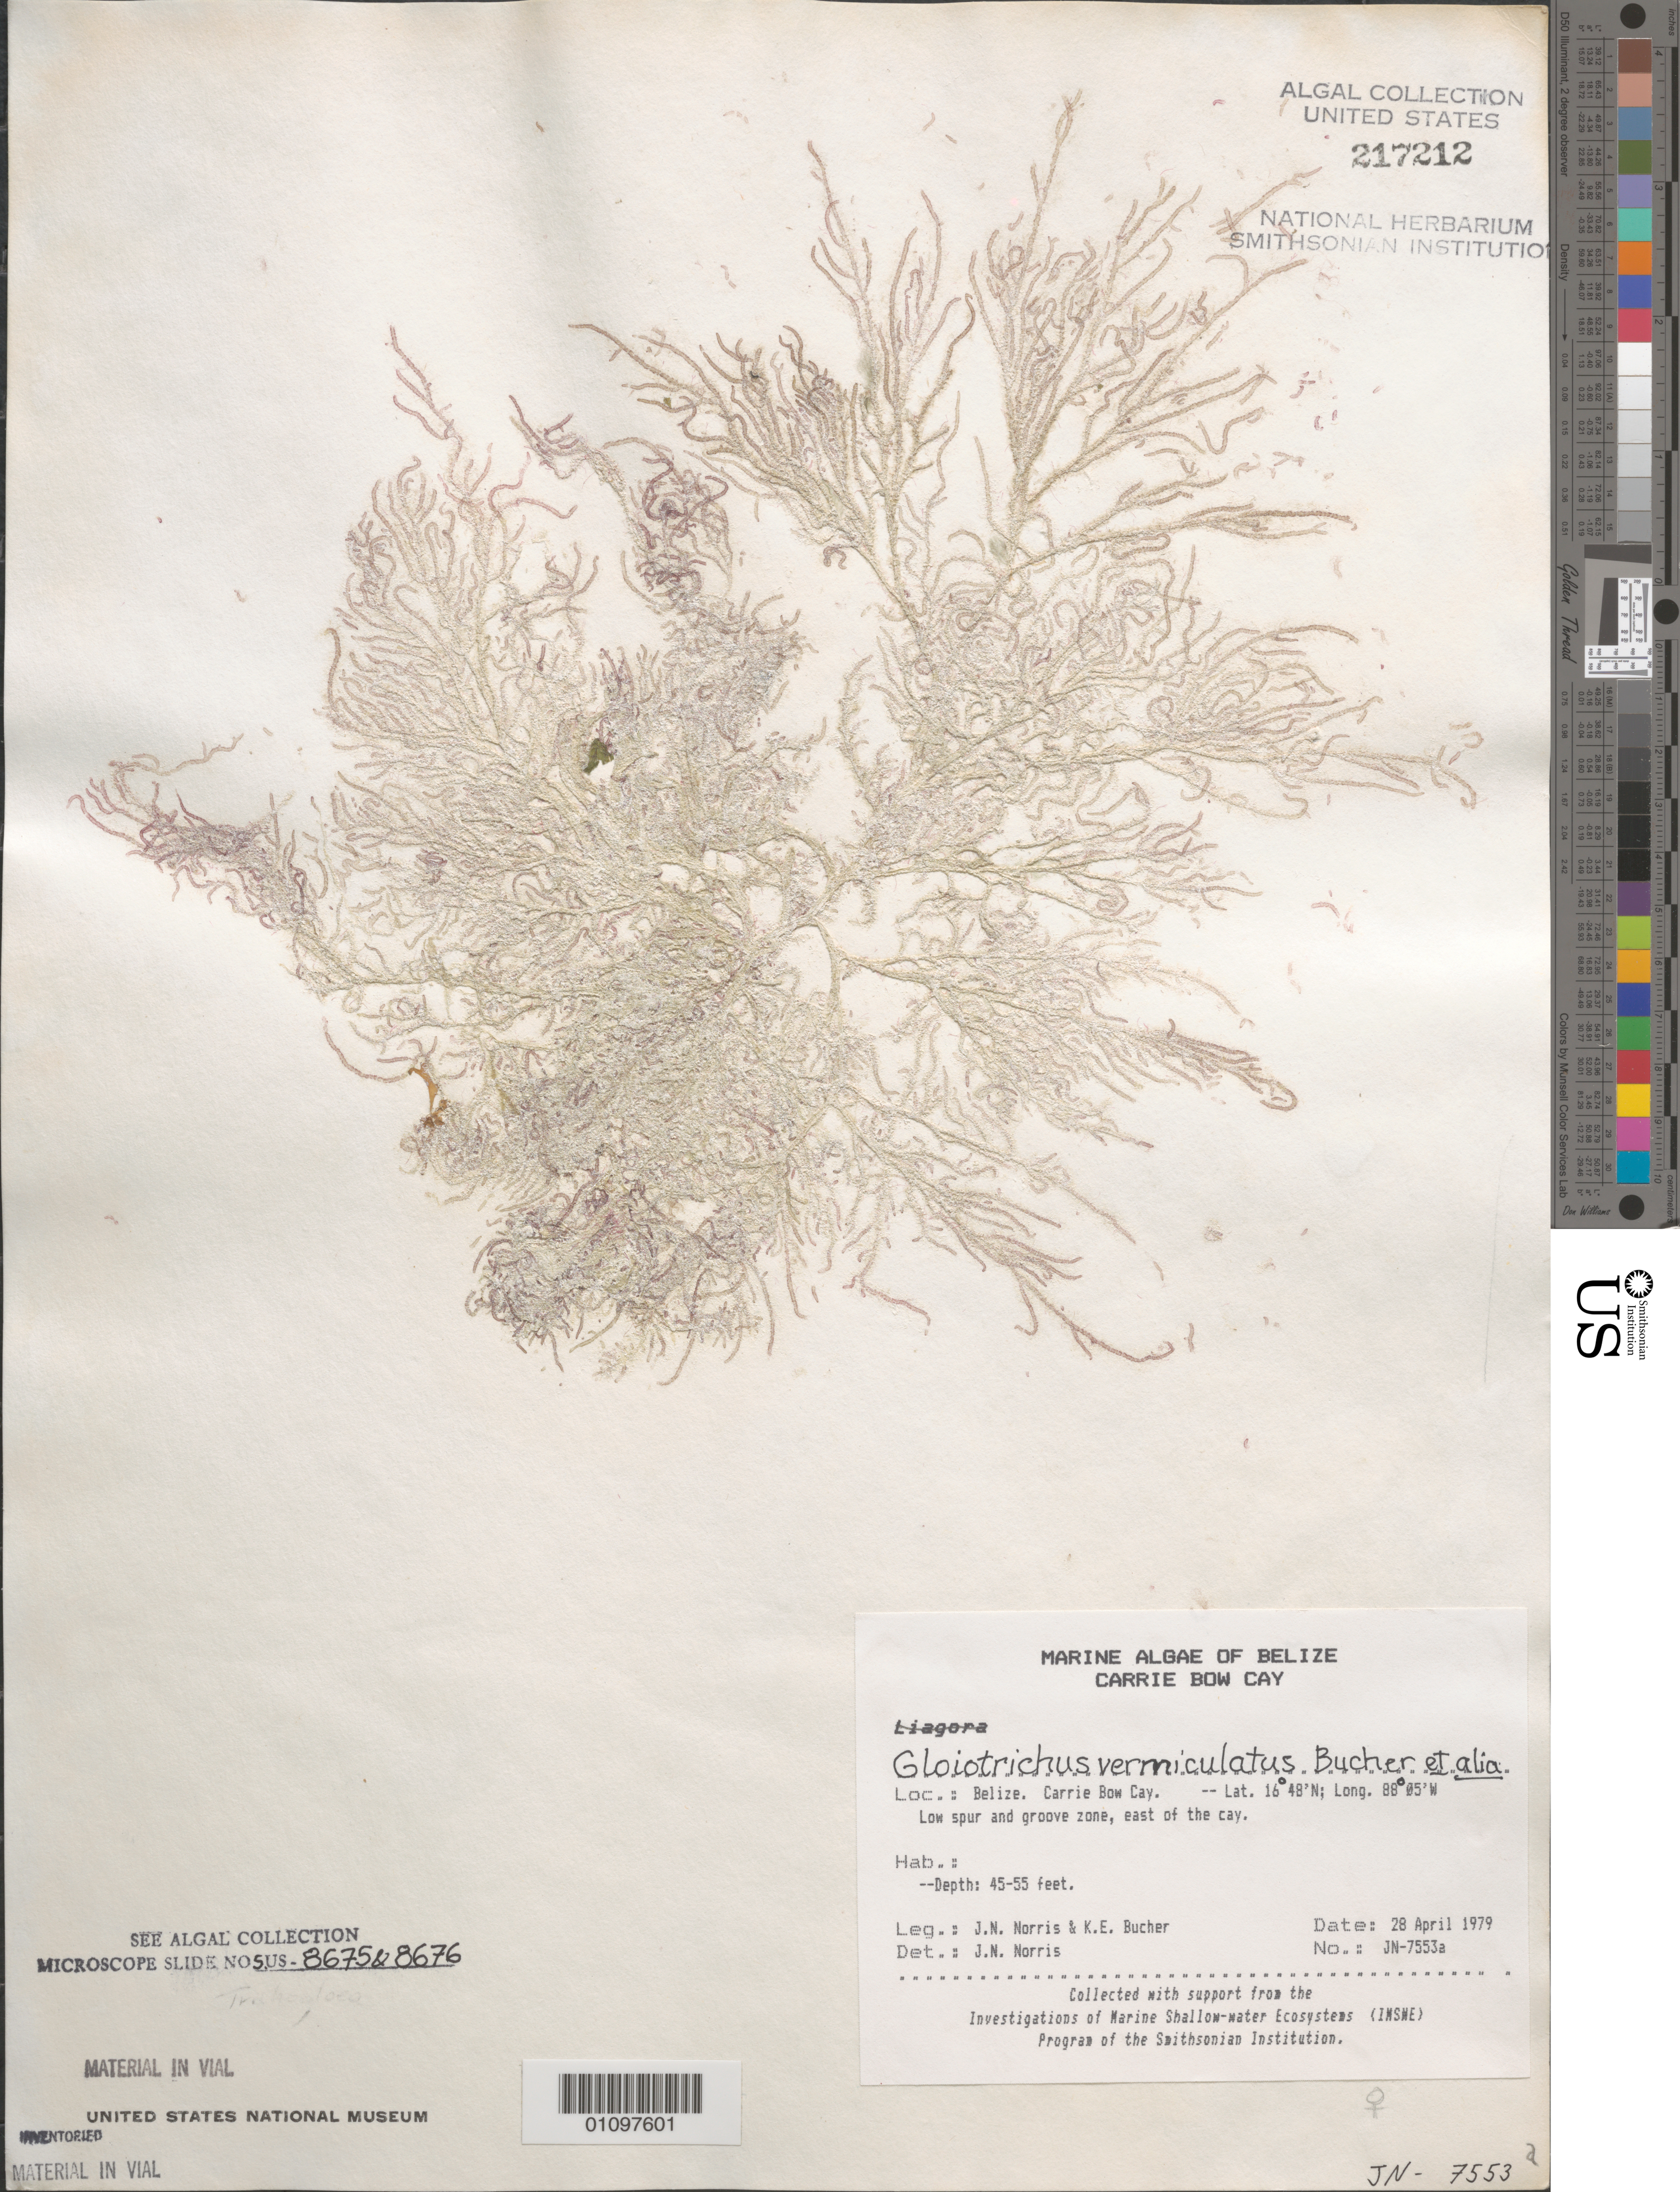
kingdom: Plantae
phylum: Rhodophyta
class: Florideophyceae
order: Nemaliales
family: Liagoraceae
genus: Gloiotrichus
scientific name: Gloiotrichus vermiculatus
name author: K.E. Bucher et al.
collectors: J. N. Norris & K. E. Bucher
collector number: JN-7553a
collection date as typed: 28 Apr 1979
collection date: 1979-04-28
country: Belize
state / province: Stann Creek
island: Carrie Bow Cay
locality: East of Carrie Bow Cay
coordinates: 16 48'N, 88 05'W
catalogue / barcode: US 217212